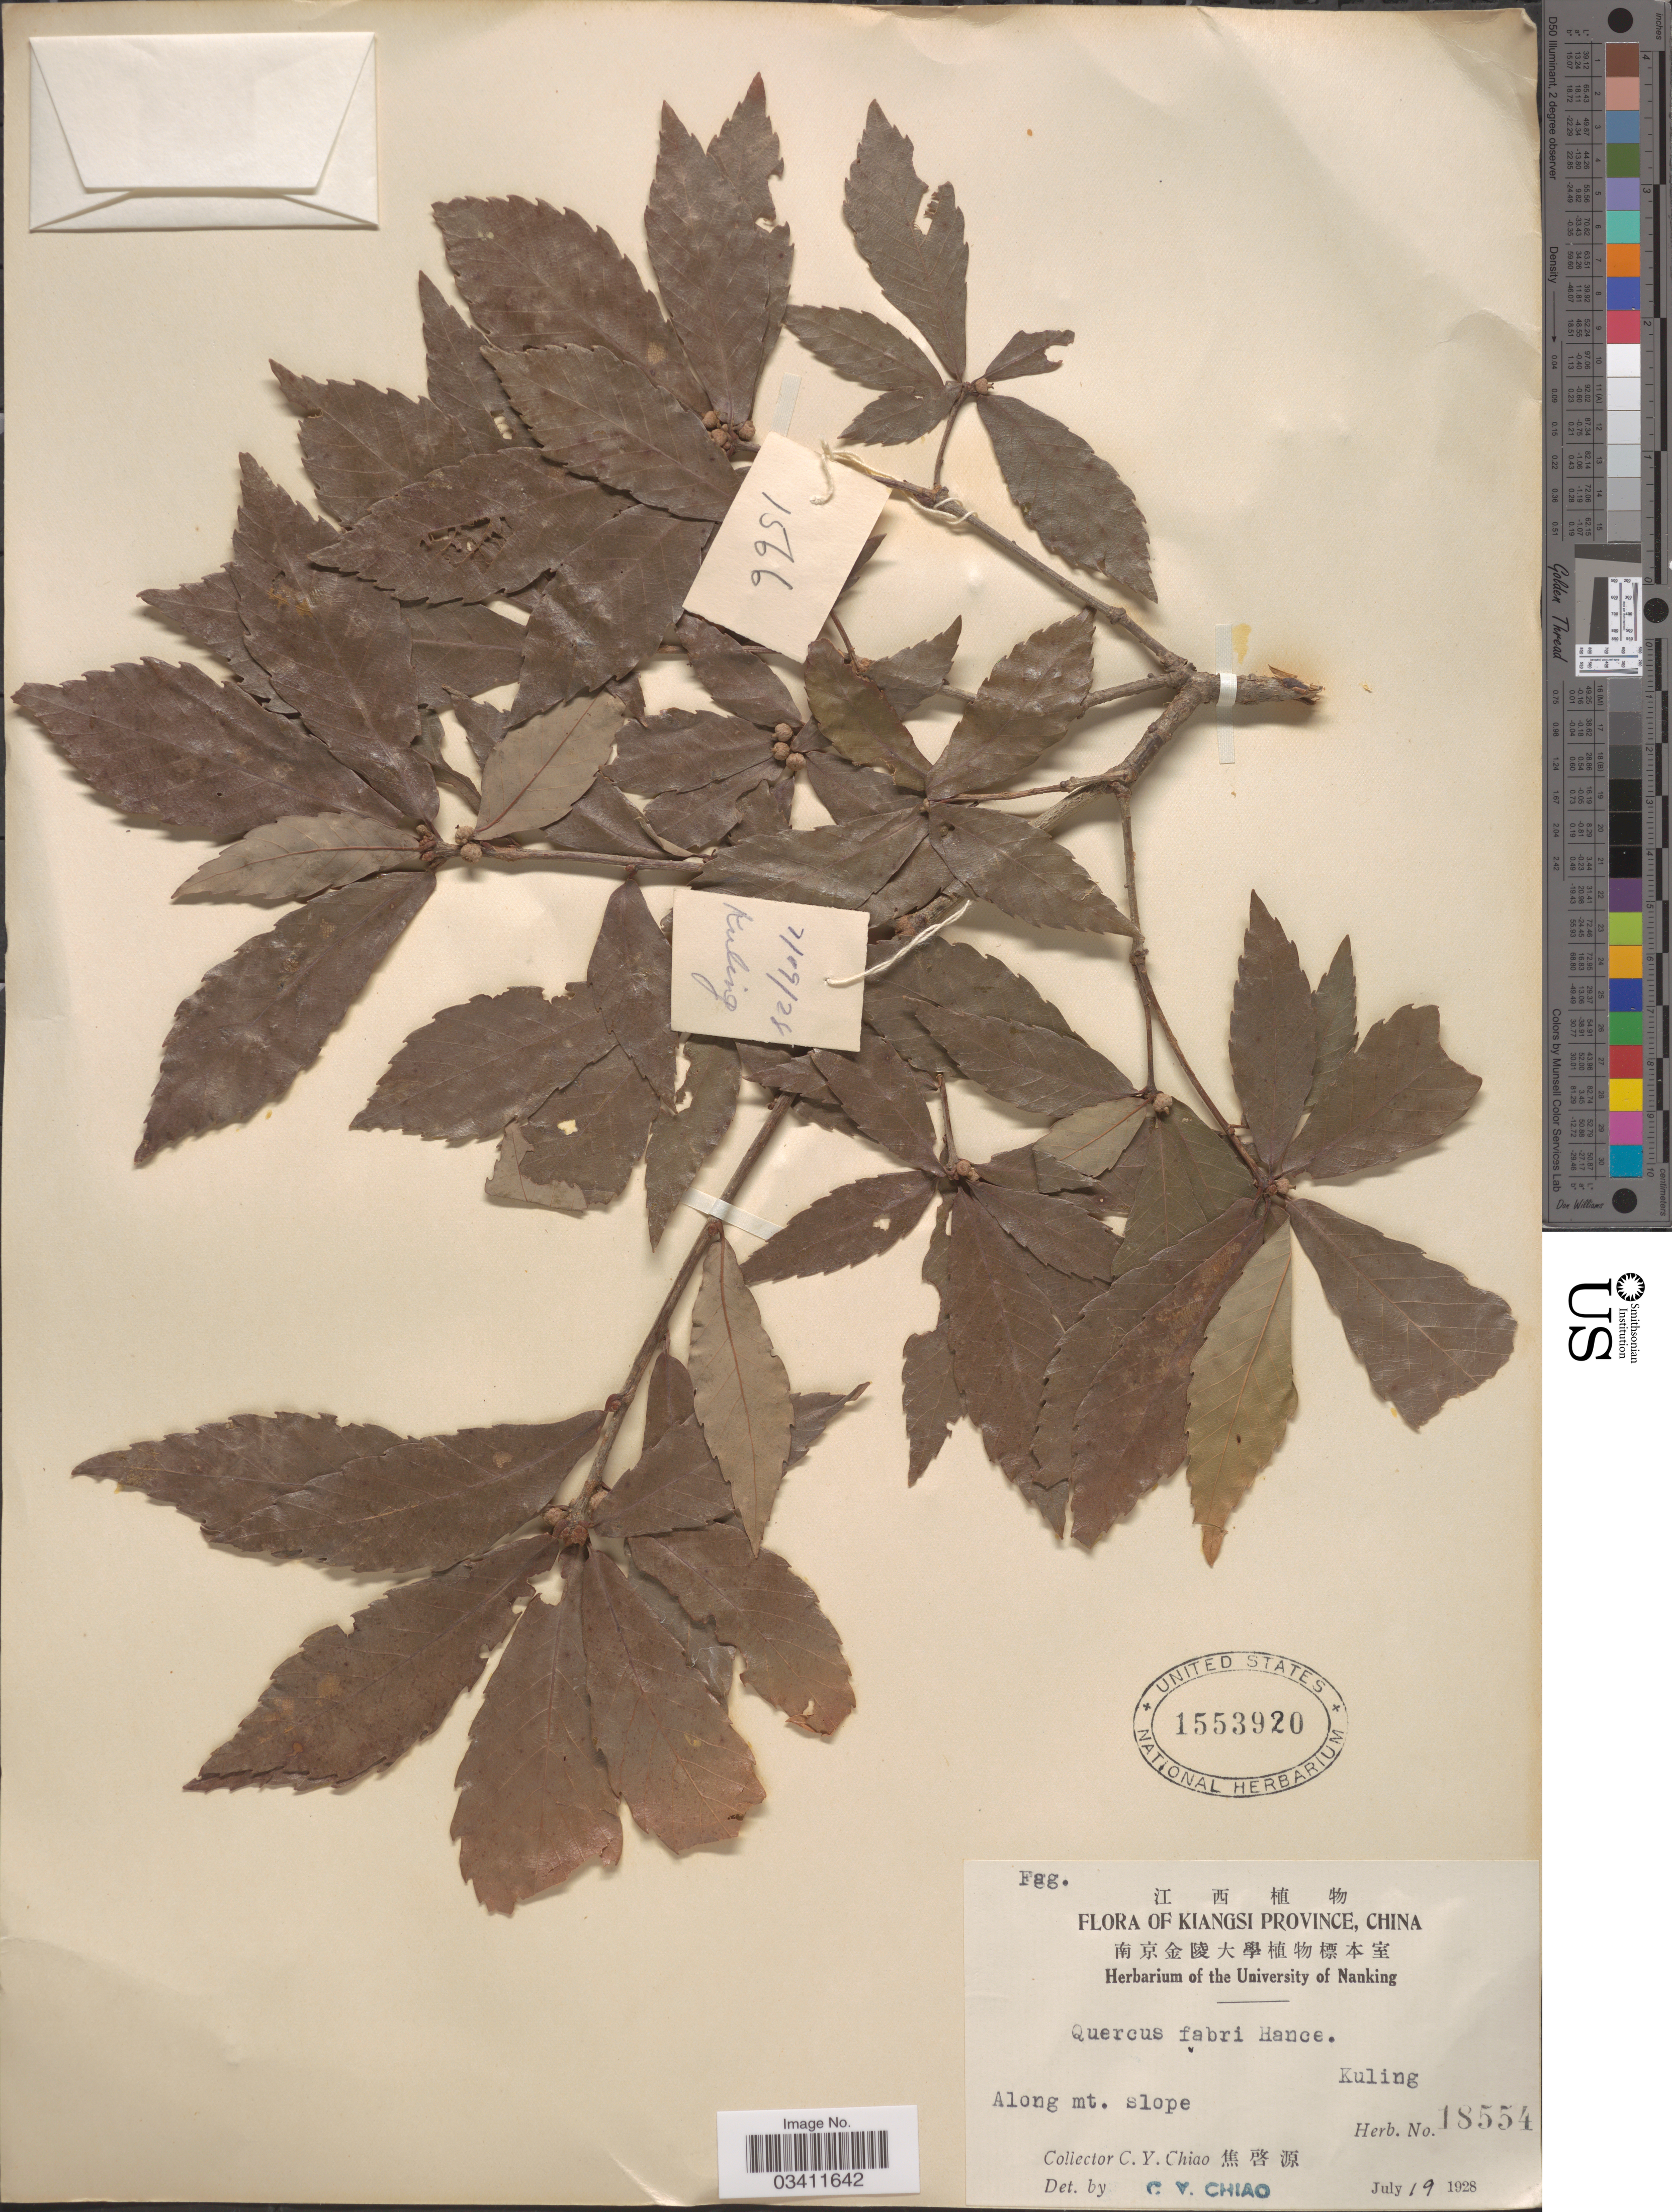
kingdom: Plantae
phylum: Tracheophyta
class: Magnoliopsida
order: Fagales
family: Fagaceae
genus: Quercus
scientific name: Quercus fabrei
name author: Hance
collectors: C. Y. Chiao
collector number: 18554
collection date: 1928-07-19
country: China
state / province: Jiangxi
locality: Kiangsi Province. Kuling.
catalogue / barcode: US 1553920